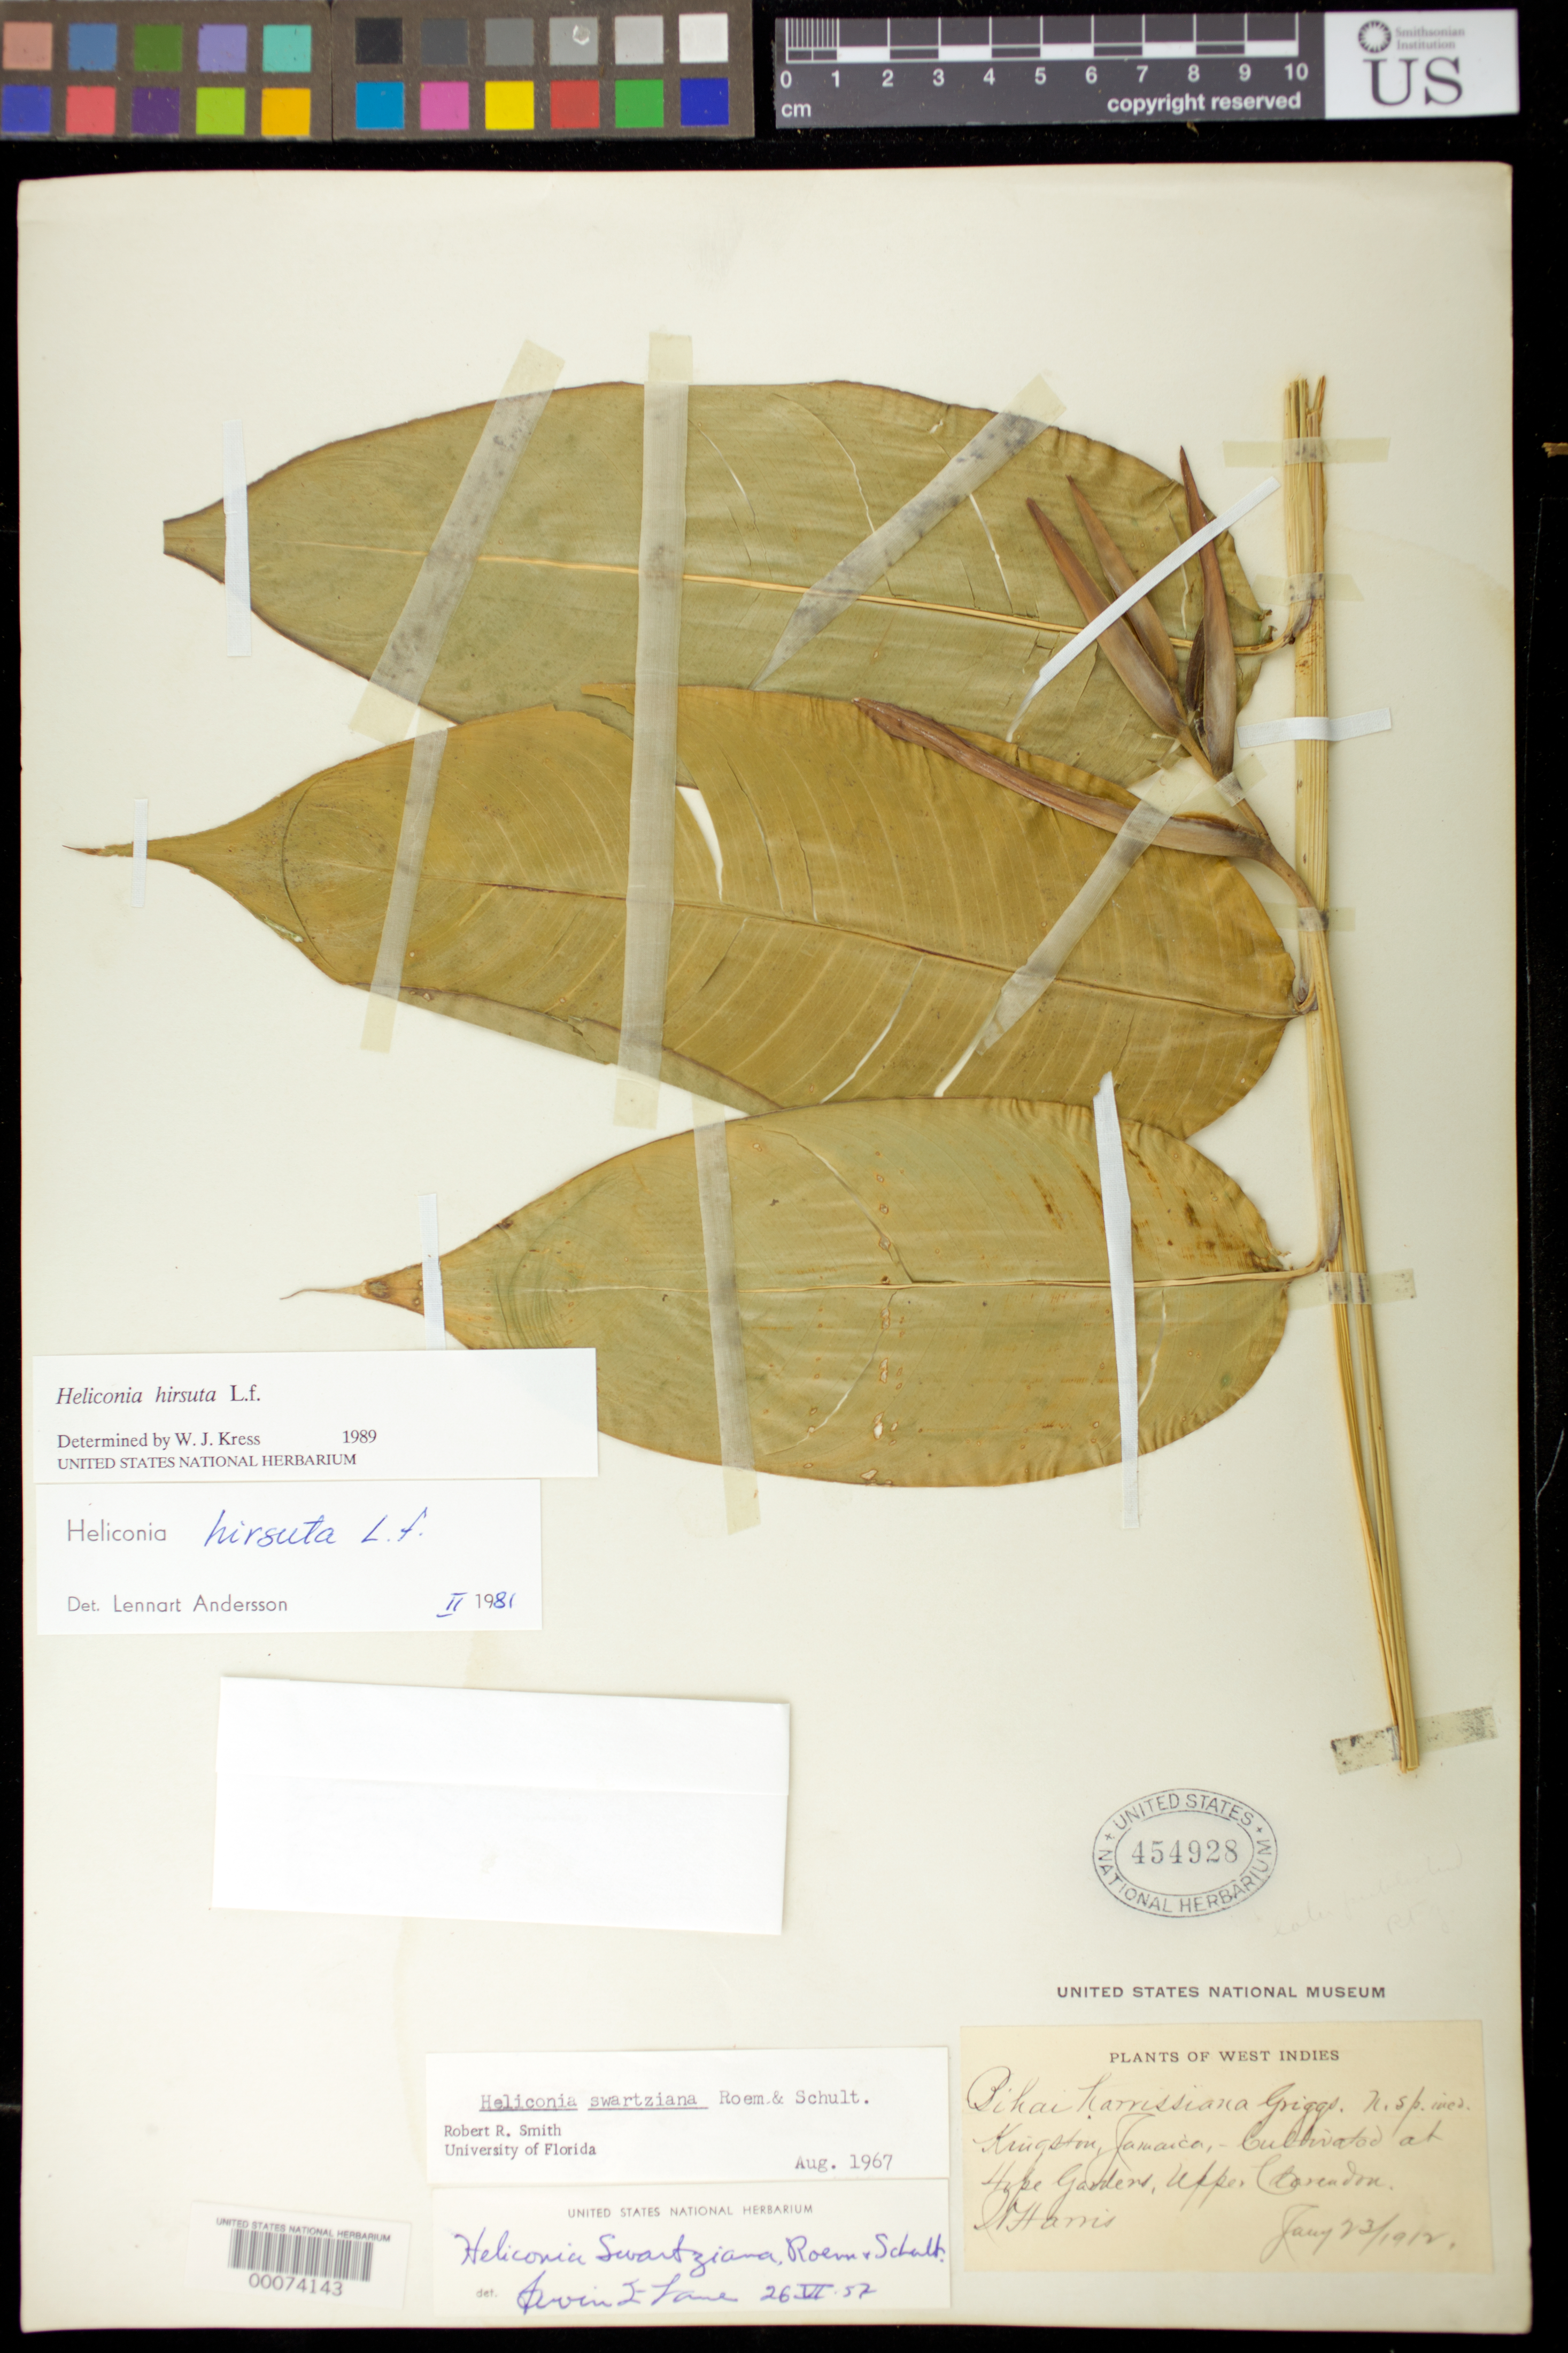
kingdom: Plantae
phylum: Tracheophyta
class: Liliopsida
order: Zingiberales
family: Heliconiaceae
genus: Heliconia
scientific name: Heliconia hirsuta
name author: L. f.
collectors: W. H. Harris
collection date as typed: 23 Jan 1912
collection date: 1912-01-23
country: Jamaica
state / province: Kingston-St. John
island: Greater Antilles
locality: Cultivated at hope gardens, upper clarendon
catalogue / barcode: US 454928